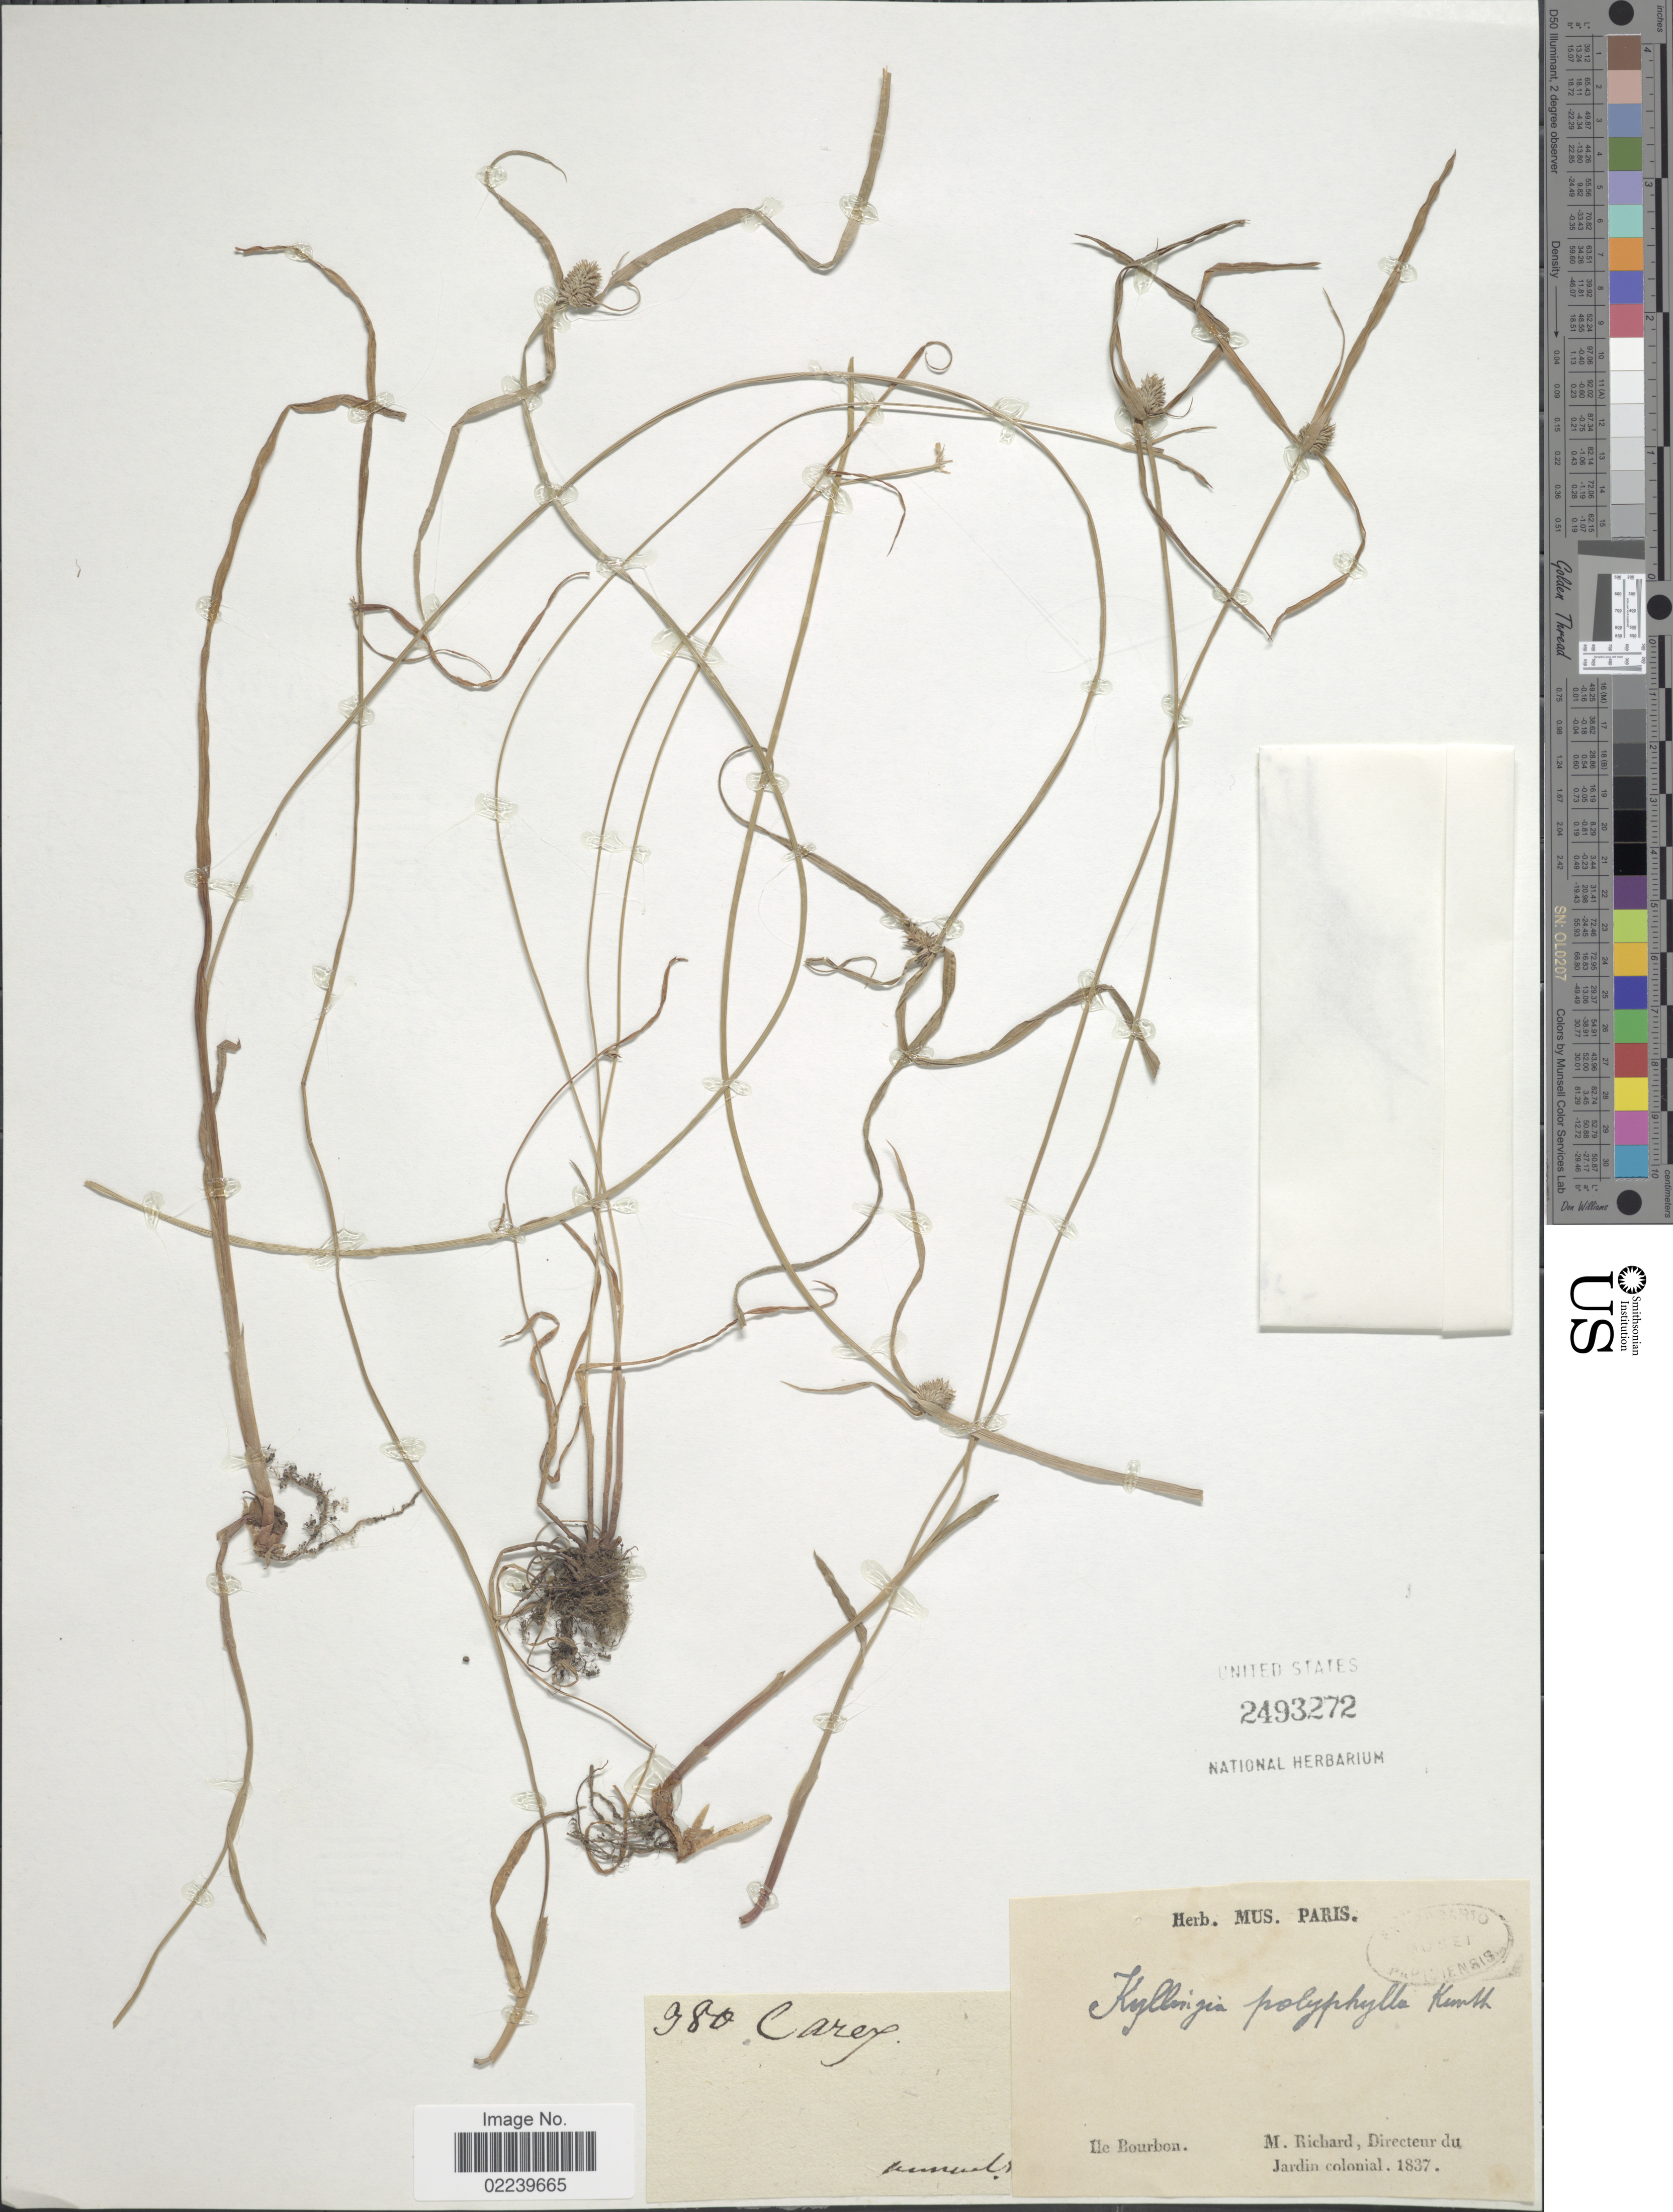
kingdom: Plantae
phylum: Tracheophyta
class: Liliopsida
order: Poales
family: Cyperaceae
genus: Cyperus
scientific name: Cyperus brevifolius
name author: (Rottb.) Hassk.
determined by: Strong, M. T., (US), Smithsonian Institution - National Museum of Natural History (UNITED STATES)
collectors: M. Richard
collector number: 980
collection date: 1837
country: Reunion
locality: Ile Bourbon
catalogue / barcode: US 2493272